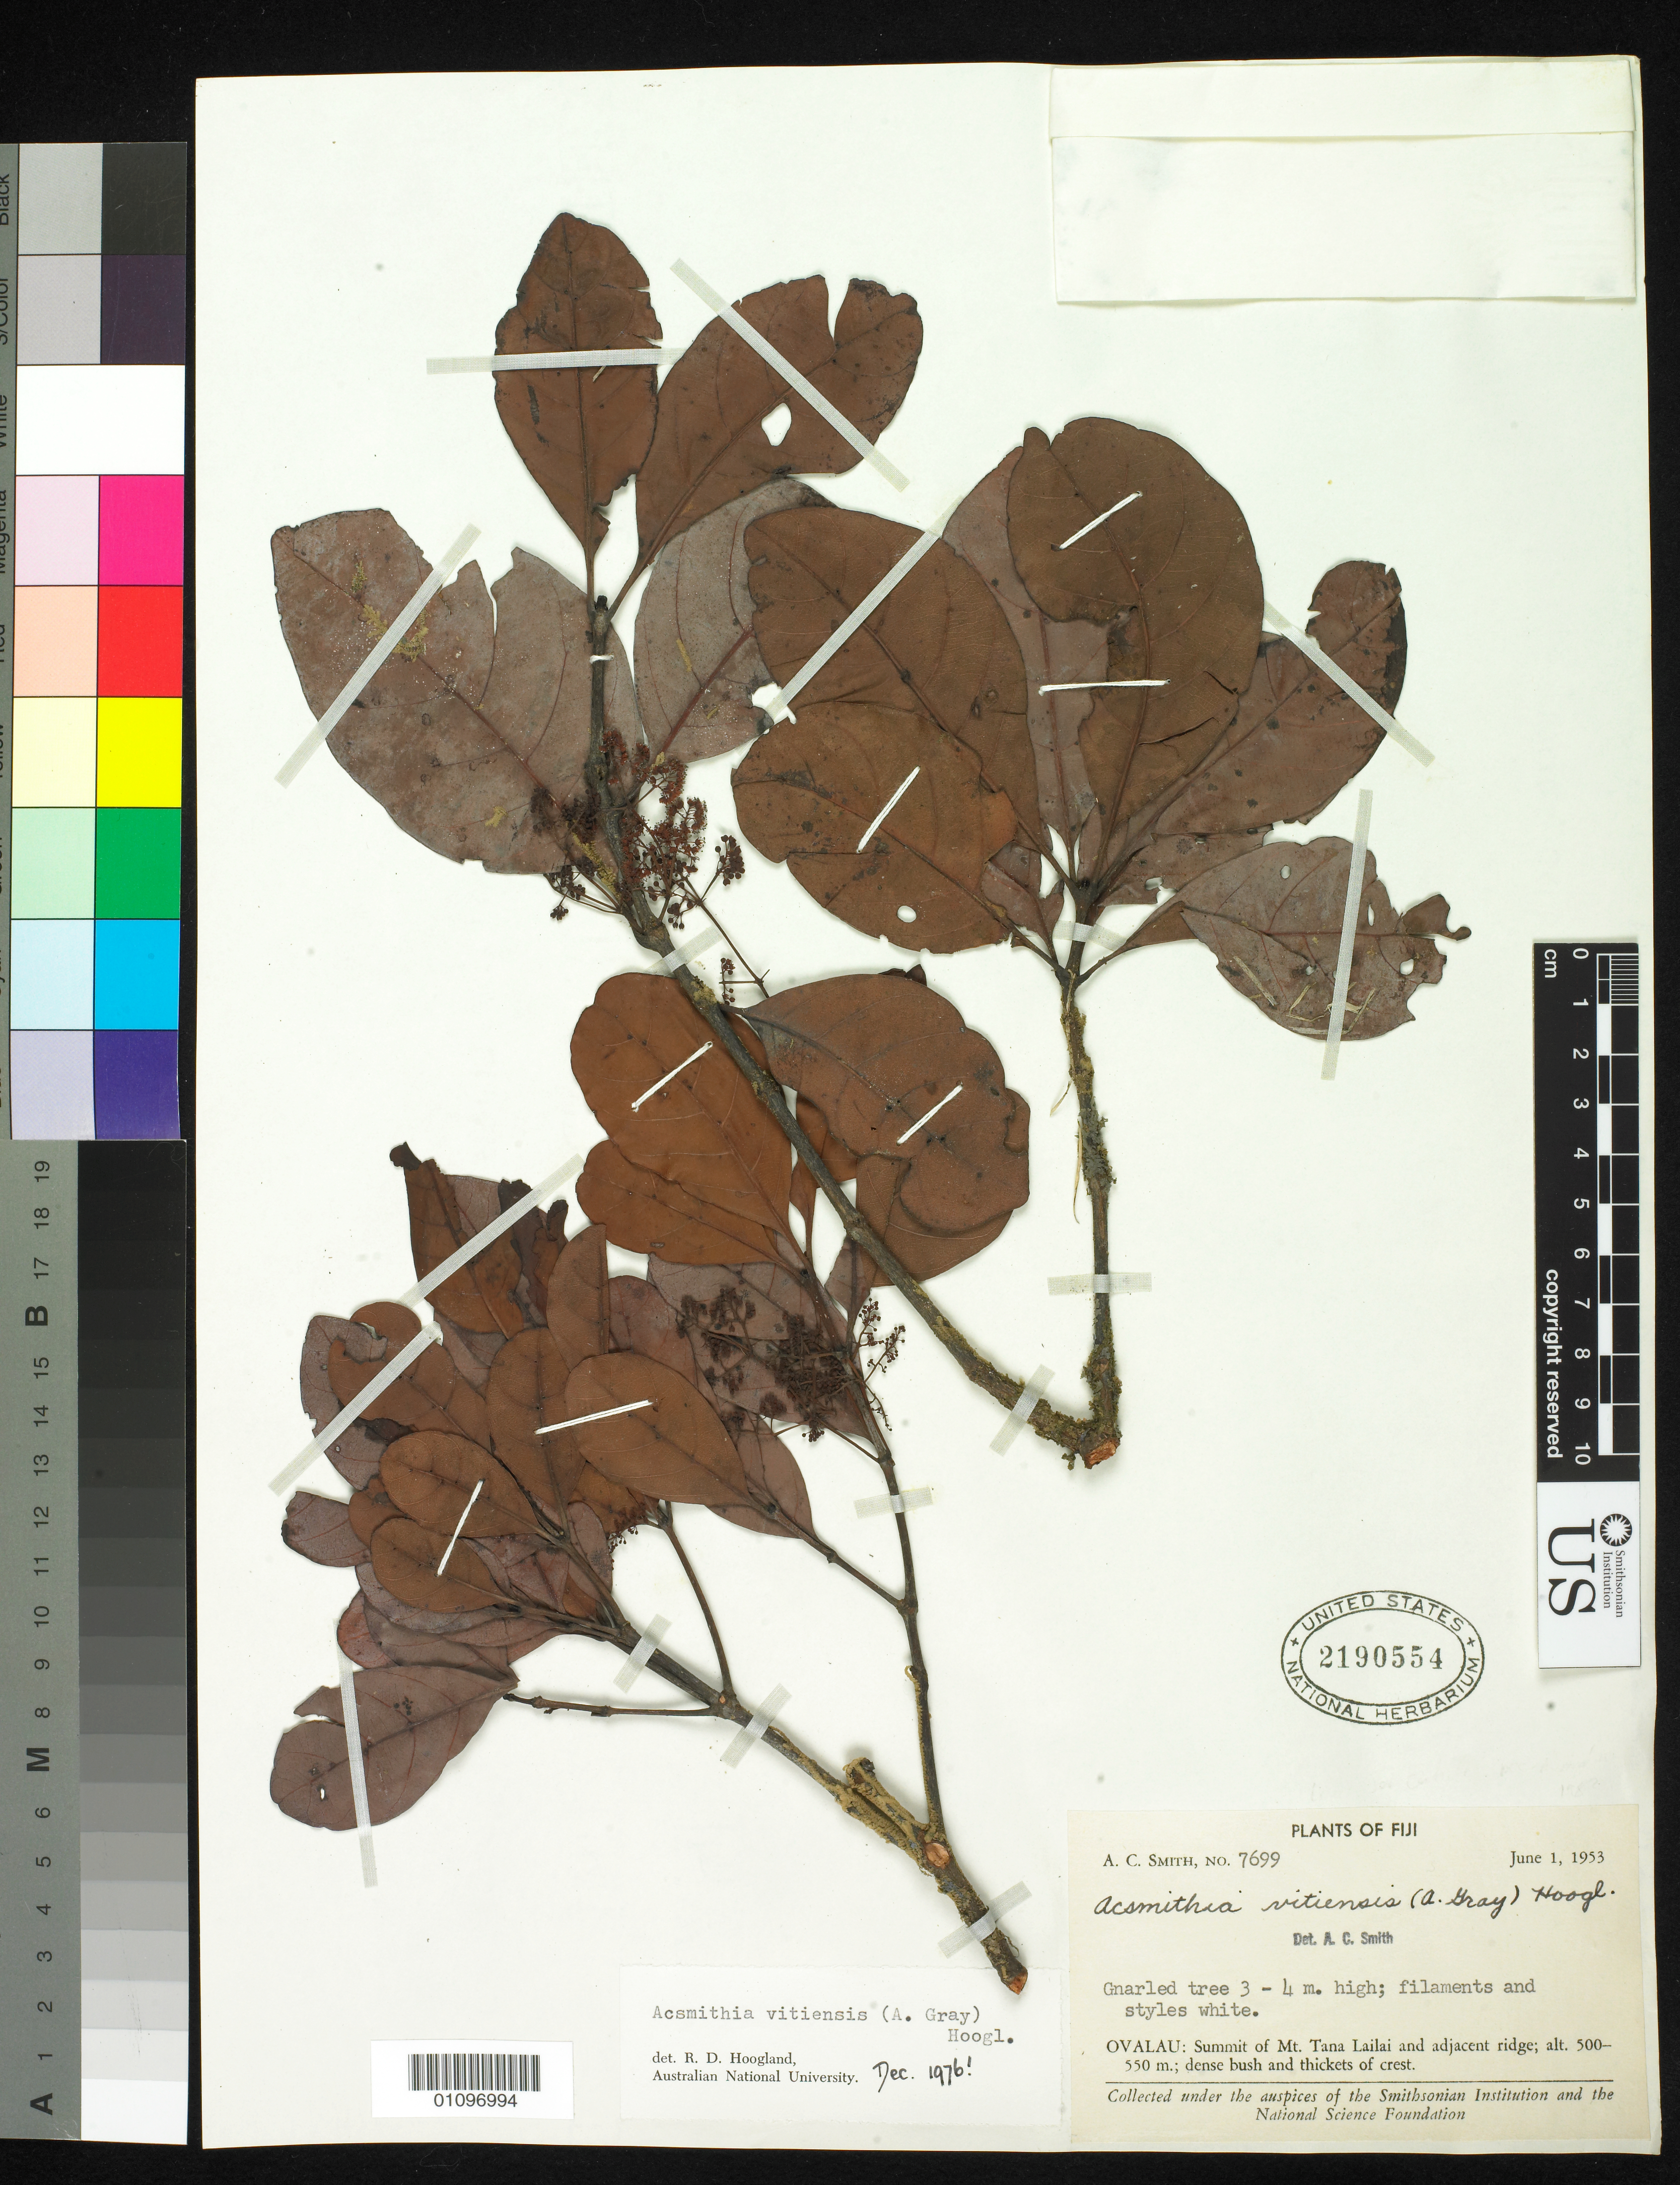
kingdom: Plantae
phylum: Tracheophyta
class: Magnoliopsida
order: Oxalidales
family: Cunoniaceae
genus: Spiraeanthemum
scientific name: Spiraeanthemum vitiense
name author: A. Gray in Wilkes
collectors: A. C. Smith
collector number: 7699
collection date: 1953-06-01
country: Fiji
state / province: Ovalau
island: Ovalau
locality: Summit of Mt. Tana Lailai and adjacent ridge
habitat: Dense bush and thickets of crest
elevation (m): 500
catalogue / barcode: US 2190554